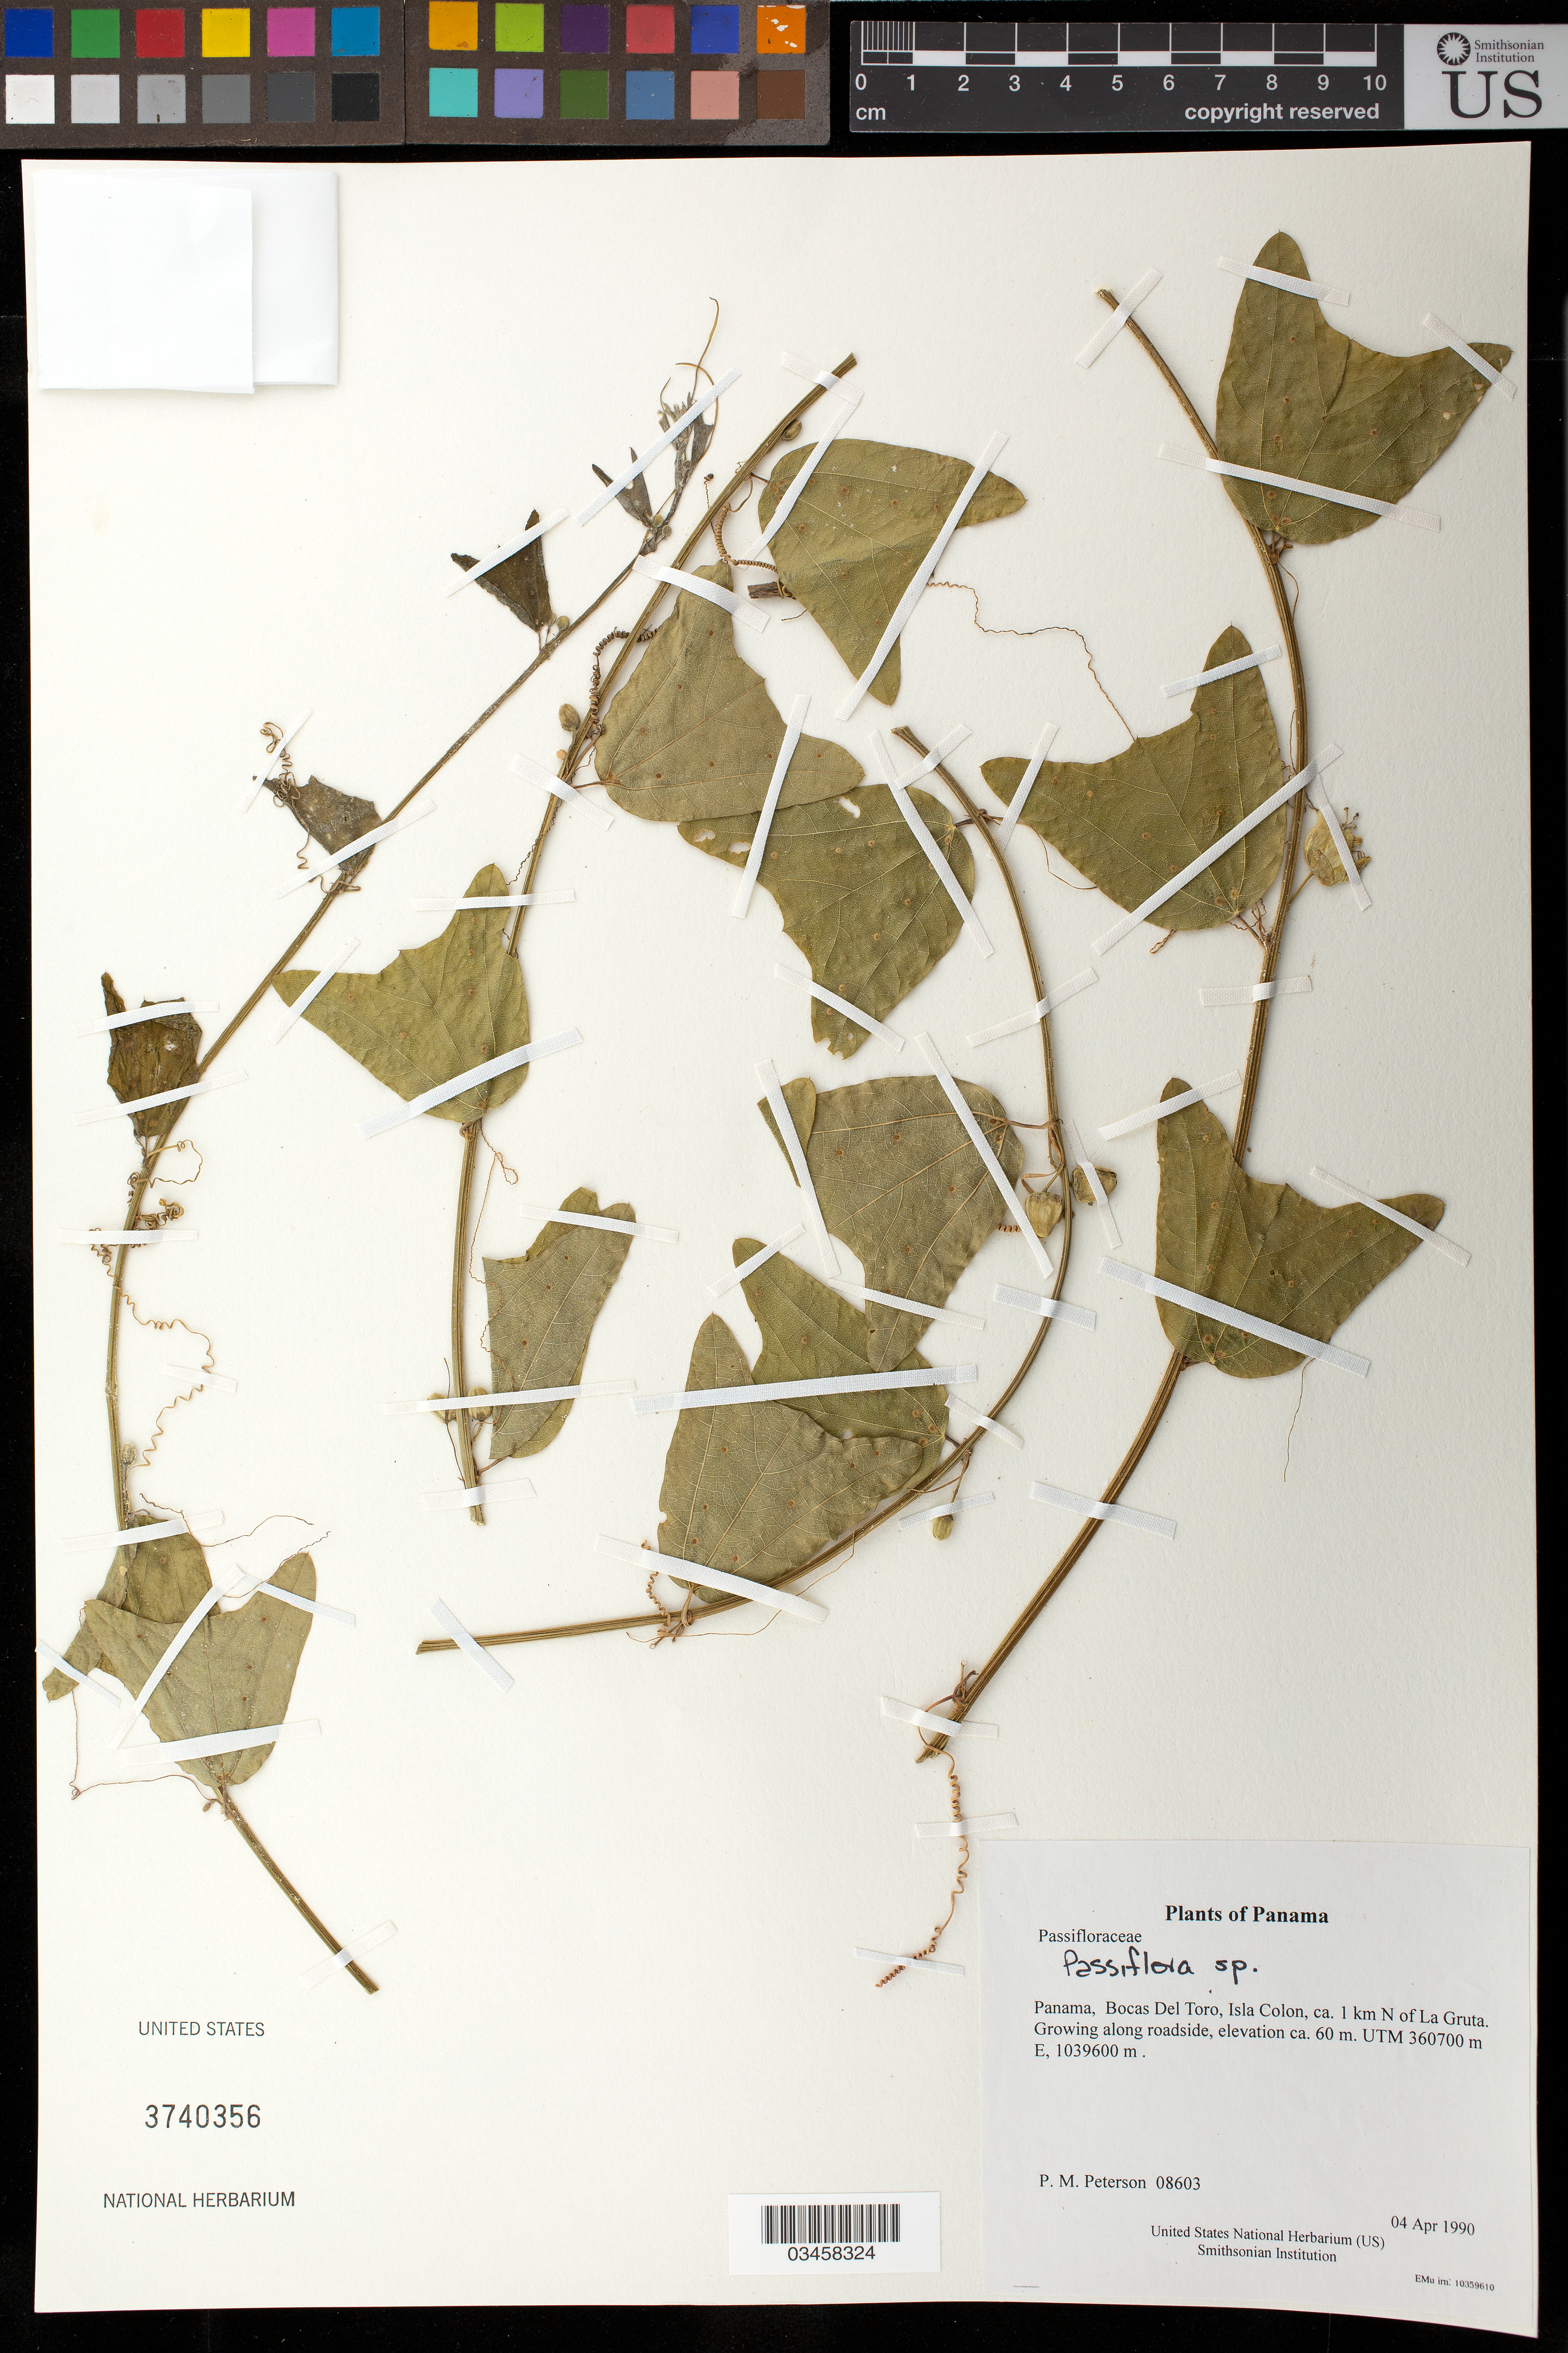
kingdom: Plantae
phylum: Tracheophyta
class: Magnoliopsida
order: Malpighiales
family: Passifloraceae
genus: Passiflora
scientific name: Passiflora sp.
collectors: P. M. Peterson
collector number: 08603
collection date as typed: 04 Apr 1990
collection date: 1990-04-04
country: Panama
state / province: Bocas del Toro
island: Colón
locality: ca. 1 km N of La Gruta.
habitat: Growing along roadside, elevation ca. 60 m. UTM 360700 m E, 1039600 m N.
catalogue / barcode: US 3740356